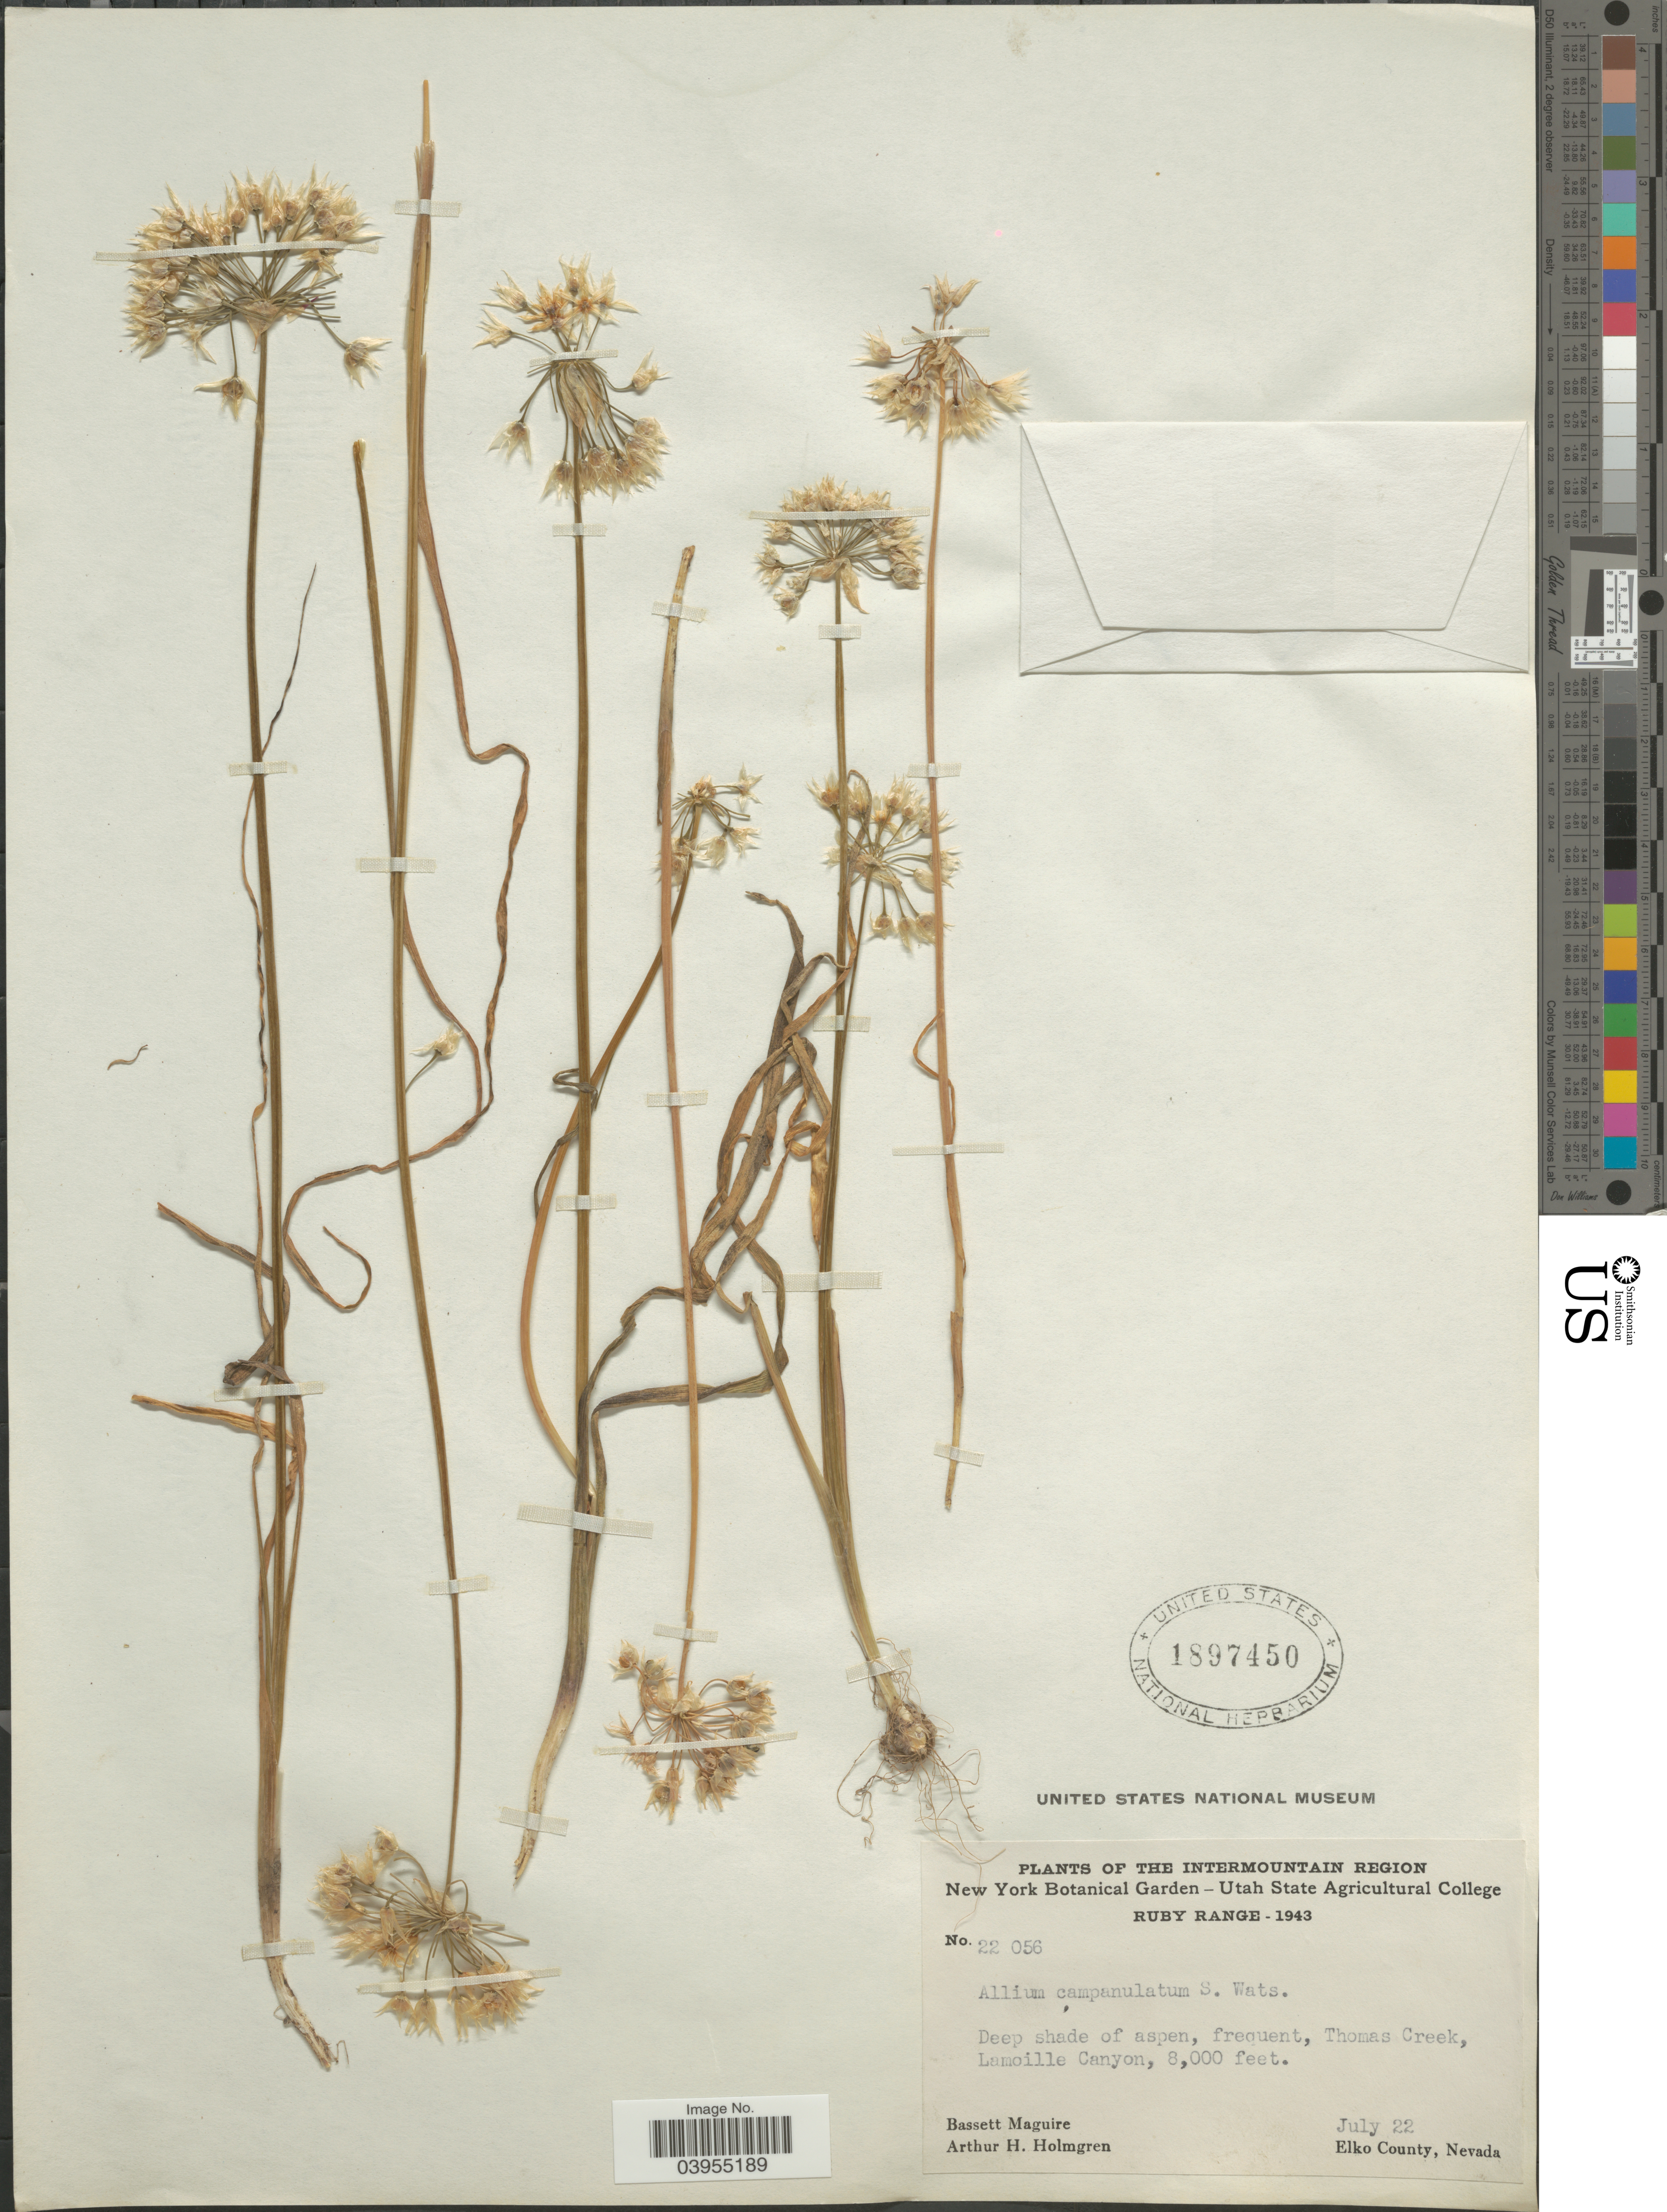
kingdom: Plantae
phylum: Tracheophyta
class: Liliopsida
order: Asparagales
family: Amaryllidaceae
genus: Allium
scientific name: Allium campanulatum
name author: S. Watson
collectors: B. Maguire & A. H. Holmgren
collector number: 22056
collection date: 1943-07-22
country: United States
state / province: Nevada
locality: The Intermountain Region. Thomas Creek, Lamoille Canyon, Elko County.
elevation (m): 2438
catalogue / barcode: US 1897450